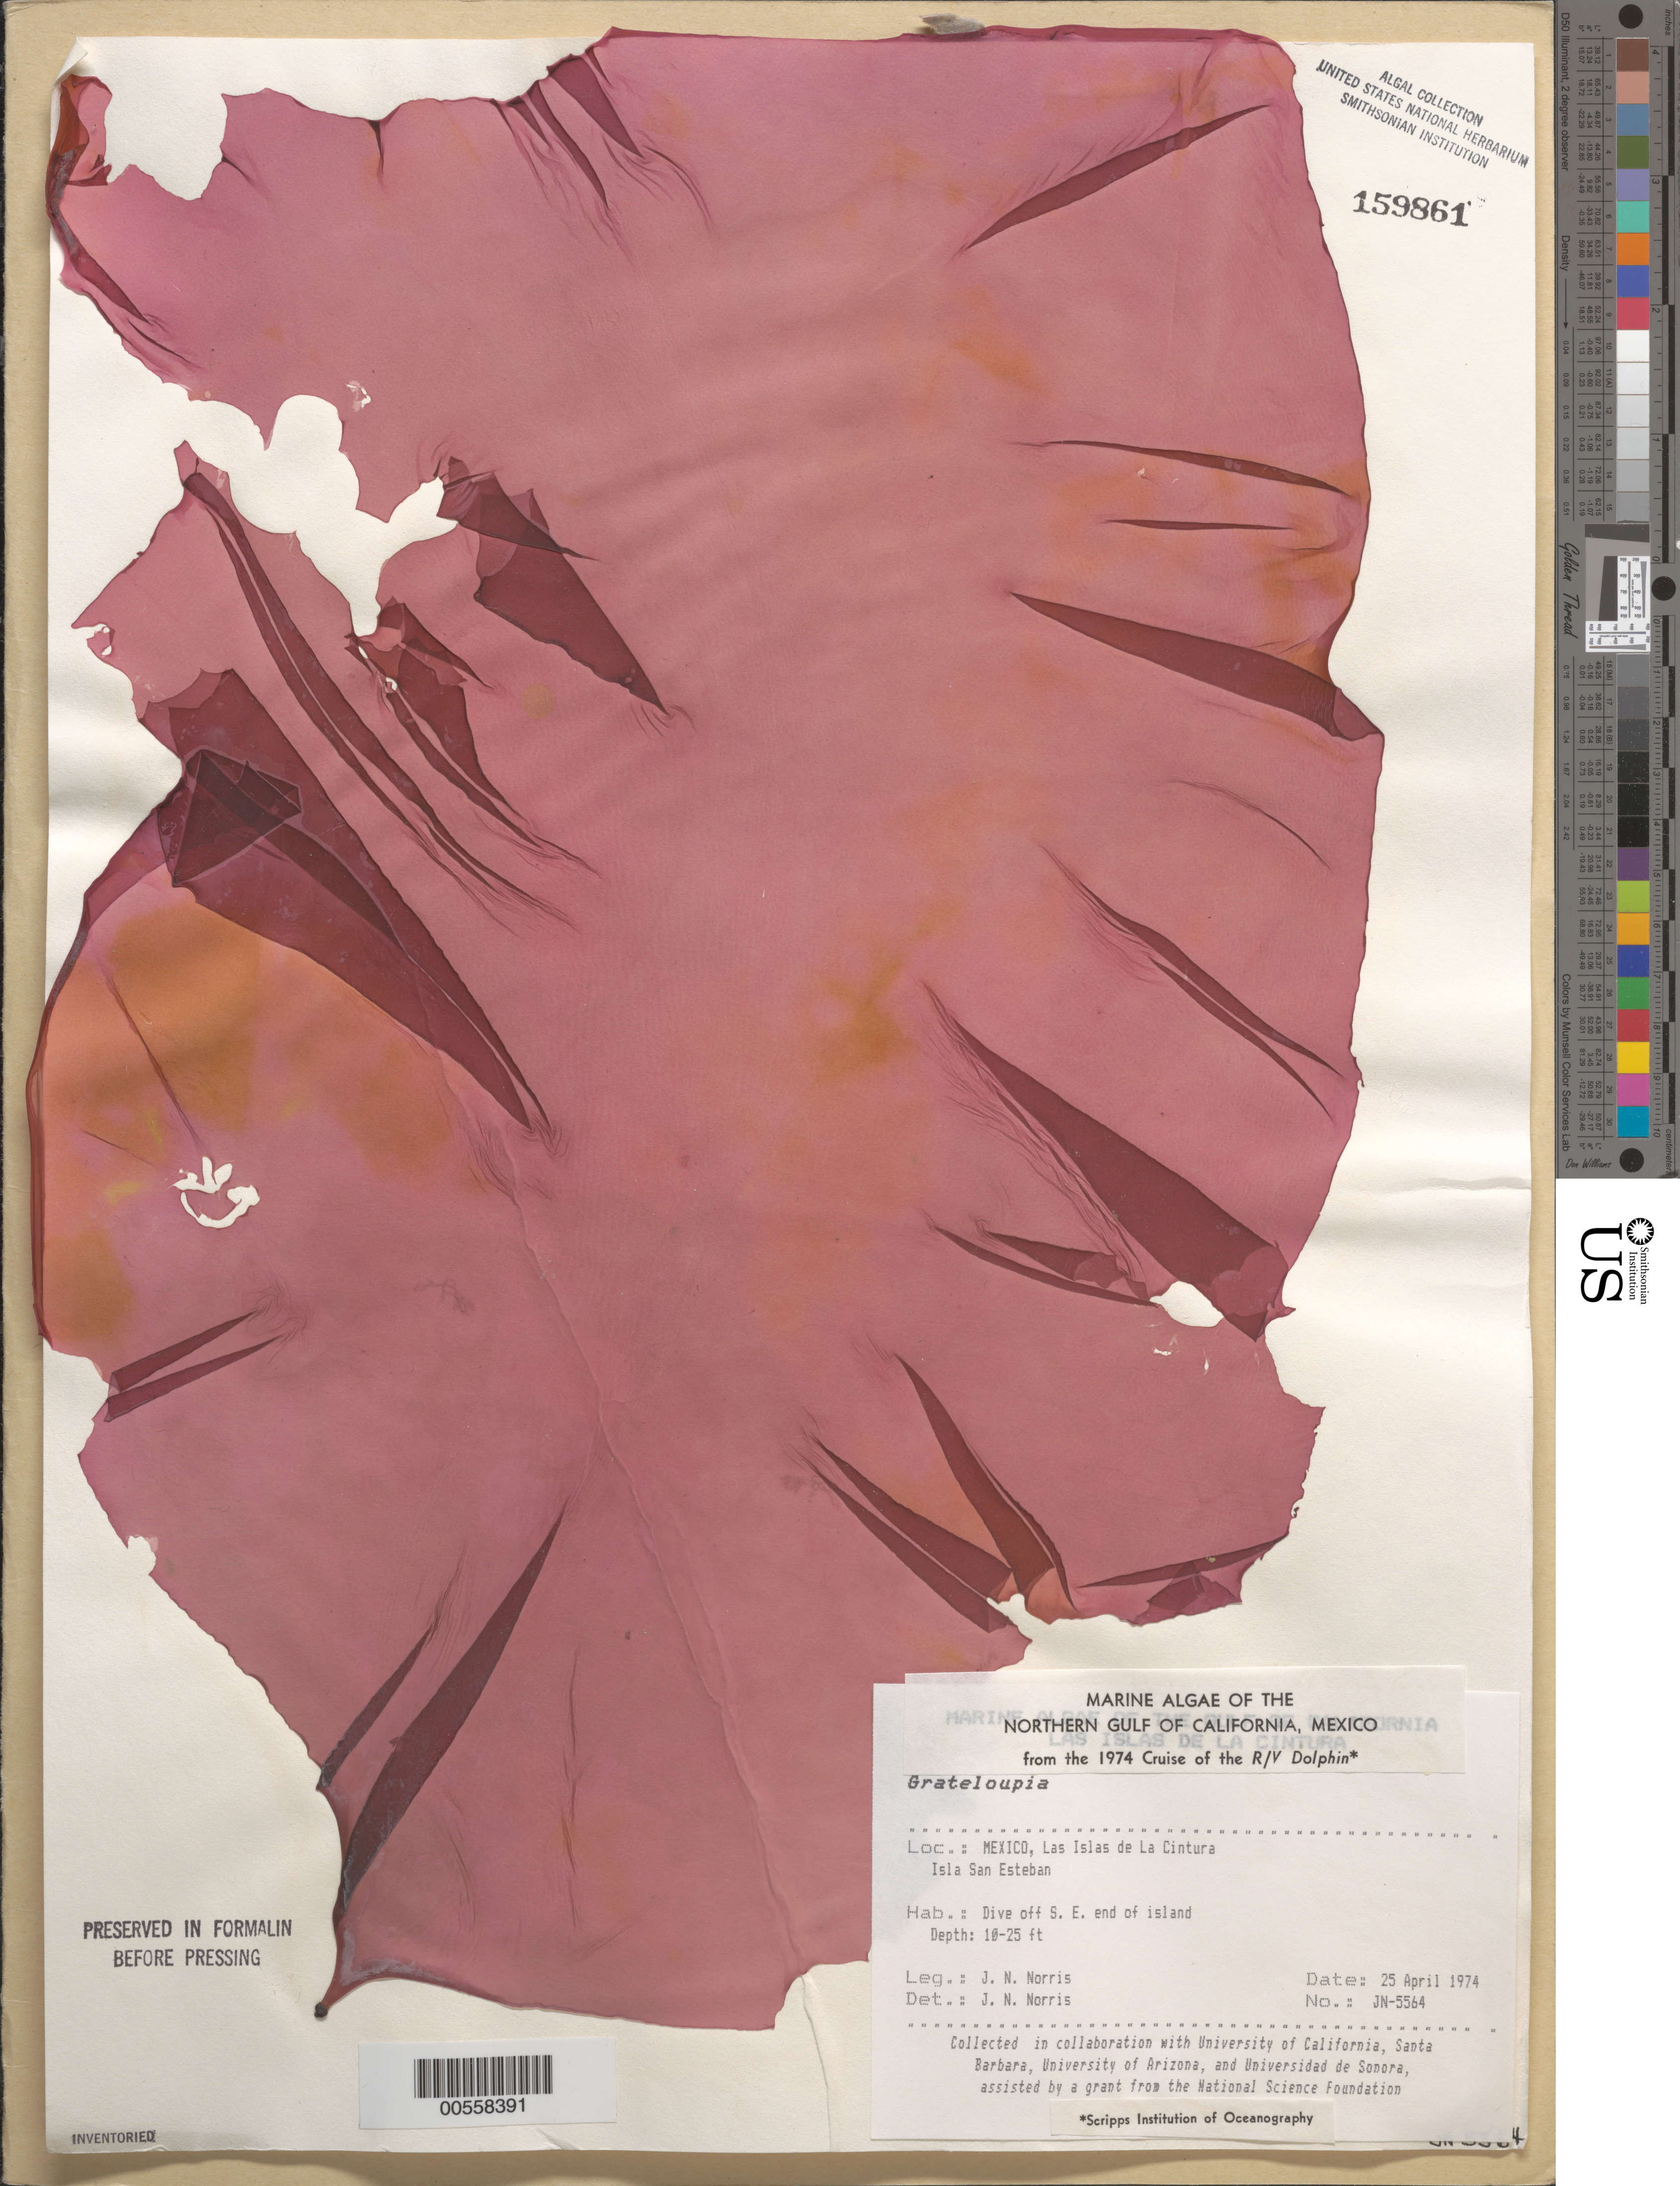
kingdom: Plantae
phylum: Rhodophyta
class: Florideophyceae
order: Halymeniales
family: Halymeniaceae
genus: Grateloupia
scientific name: Grateloupia sp.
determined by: Norris, James N.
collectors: J. N. Norris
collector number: JN-5564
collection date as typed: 25 Apr 1974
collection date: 1974-04-25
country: Mexico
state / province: Baja California Norte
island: Isla San Esteban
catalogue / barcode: US 159861